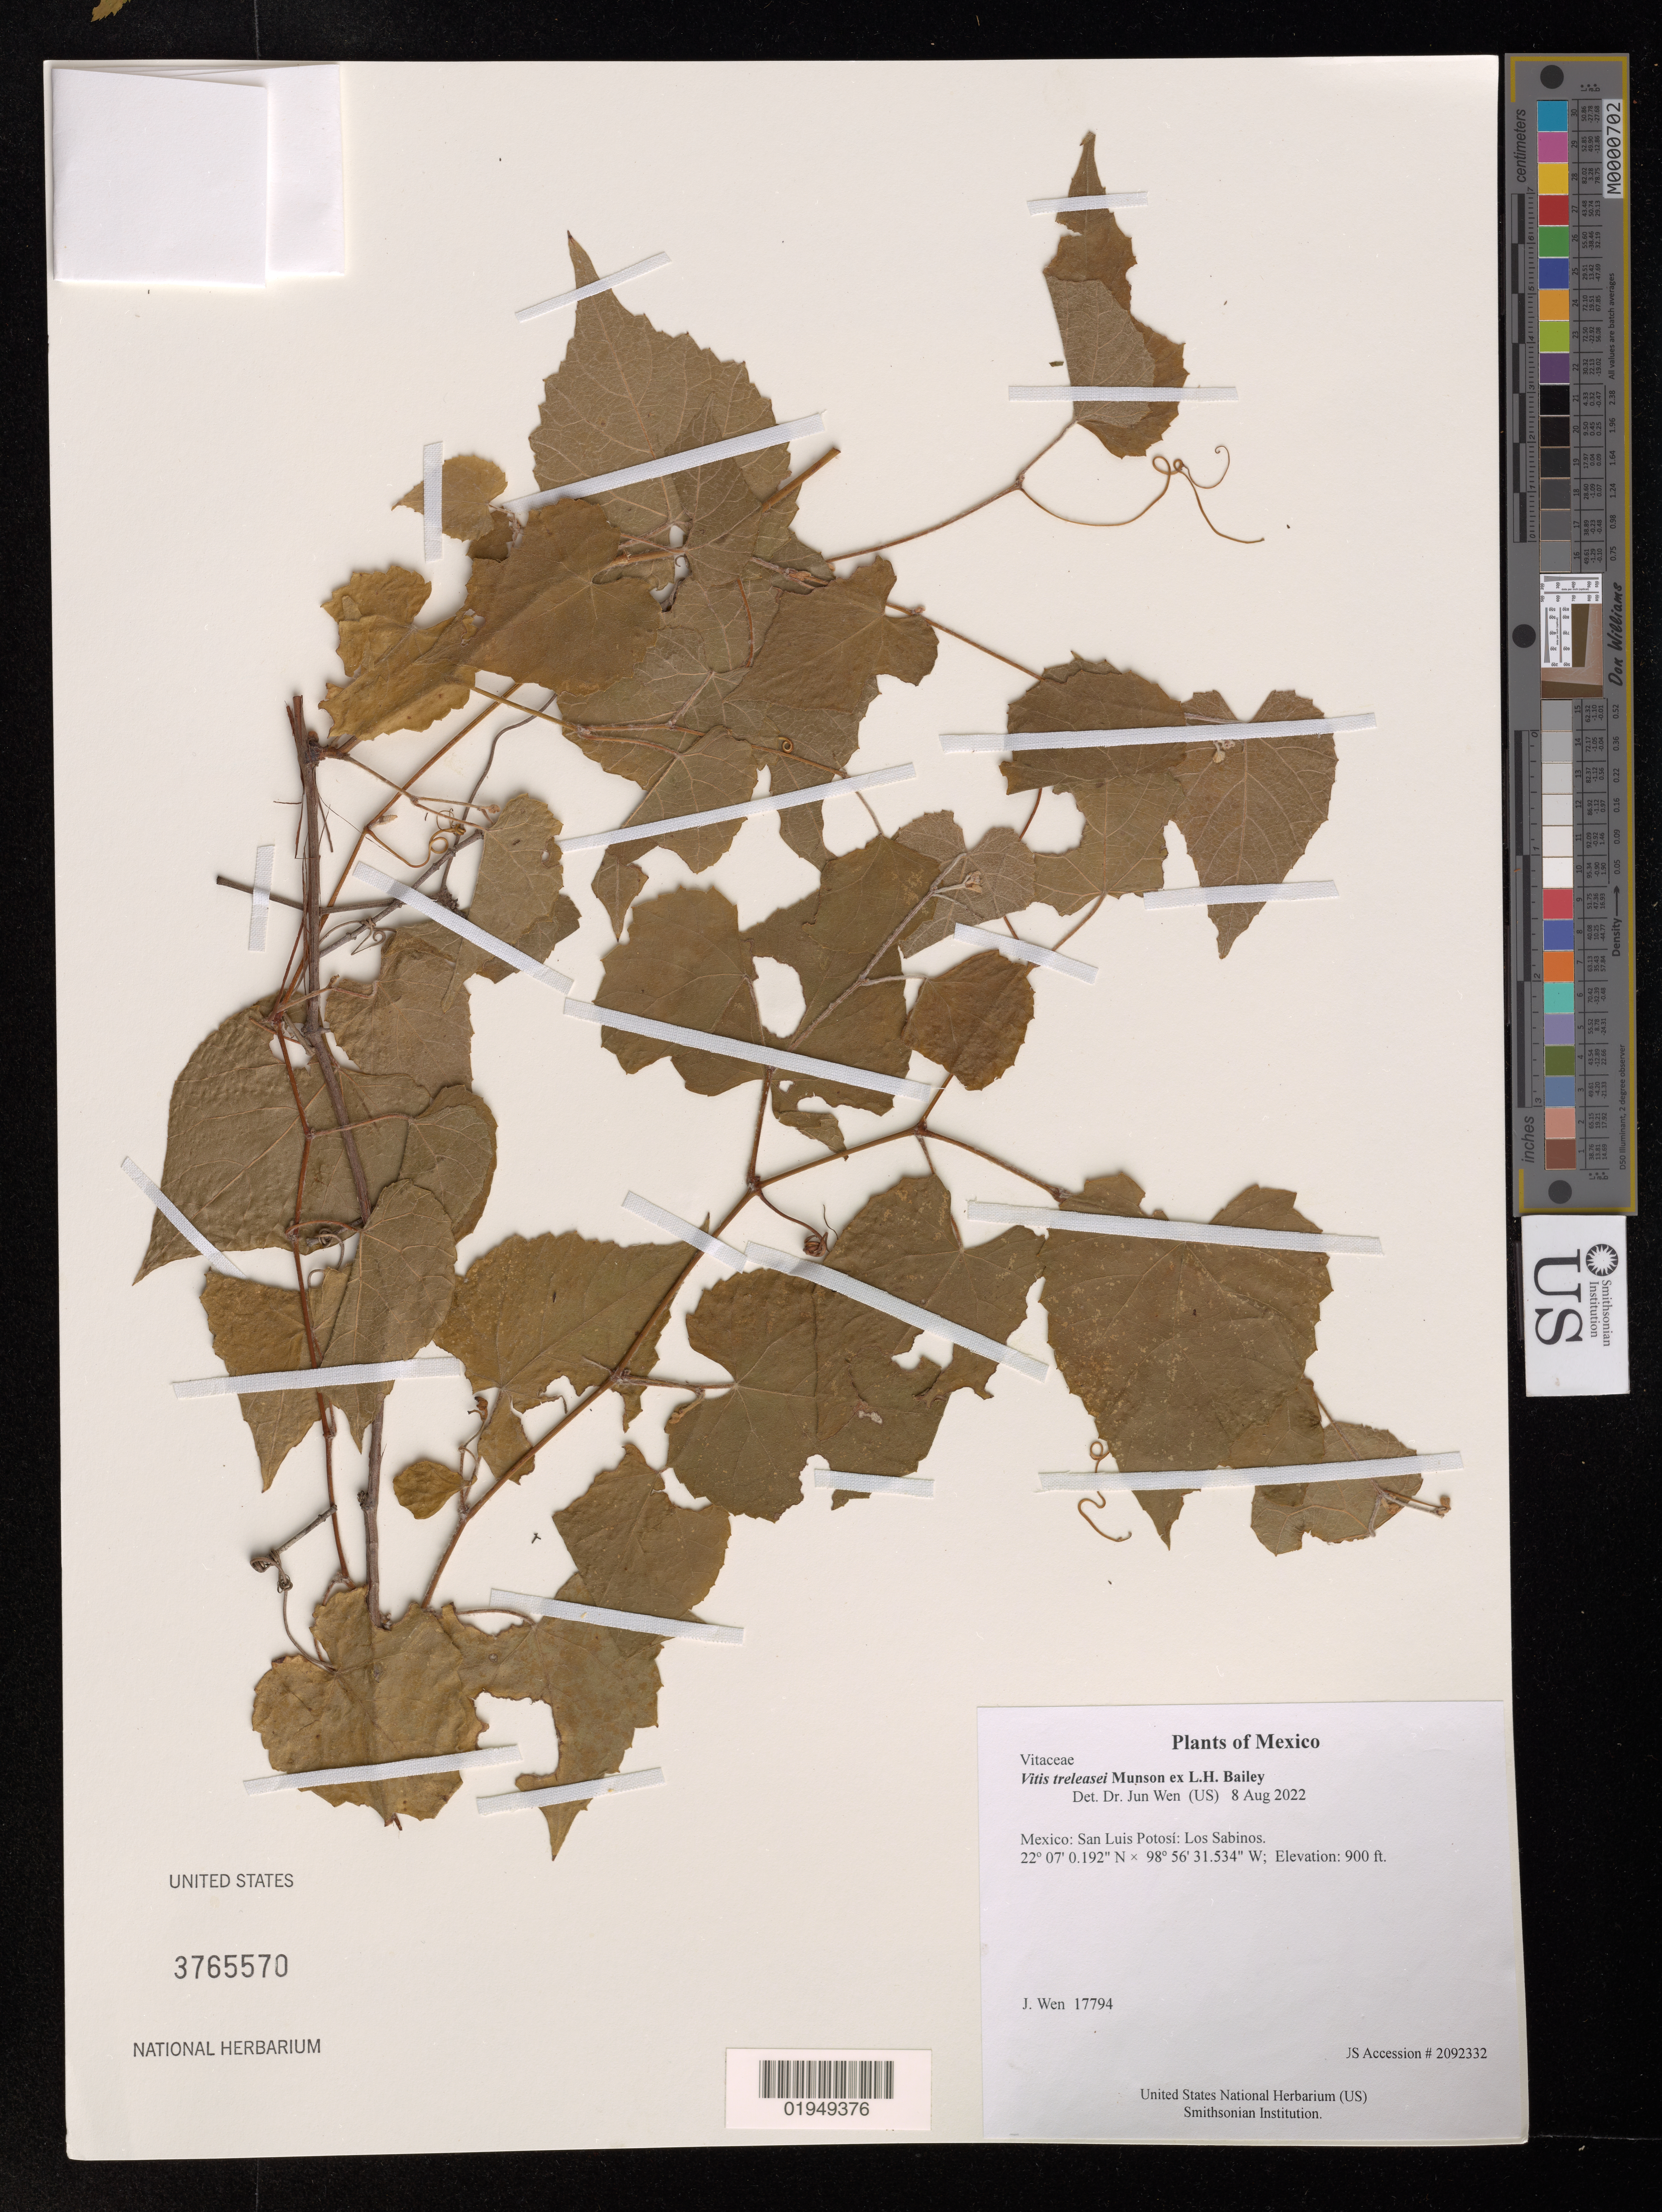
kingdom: Plantae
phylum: Tracheophyta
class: Magnoliopsida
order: Vitales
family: Vitaceae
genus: Vitis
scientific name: Vitis treleasei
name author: Munson ex L.H. Bailey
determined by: Wen, Jun, (BOT), Smithsonian Institution - National Museum of Natural History (UNITED STATES)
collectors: J. Wen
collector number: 17794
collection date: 2022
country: Mexico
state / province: San Luis Potosí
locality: Los Sabinos.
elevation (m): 274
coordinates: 22.1167199 N, 98.9420929 W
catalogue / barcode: US 3765570